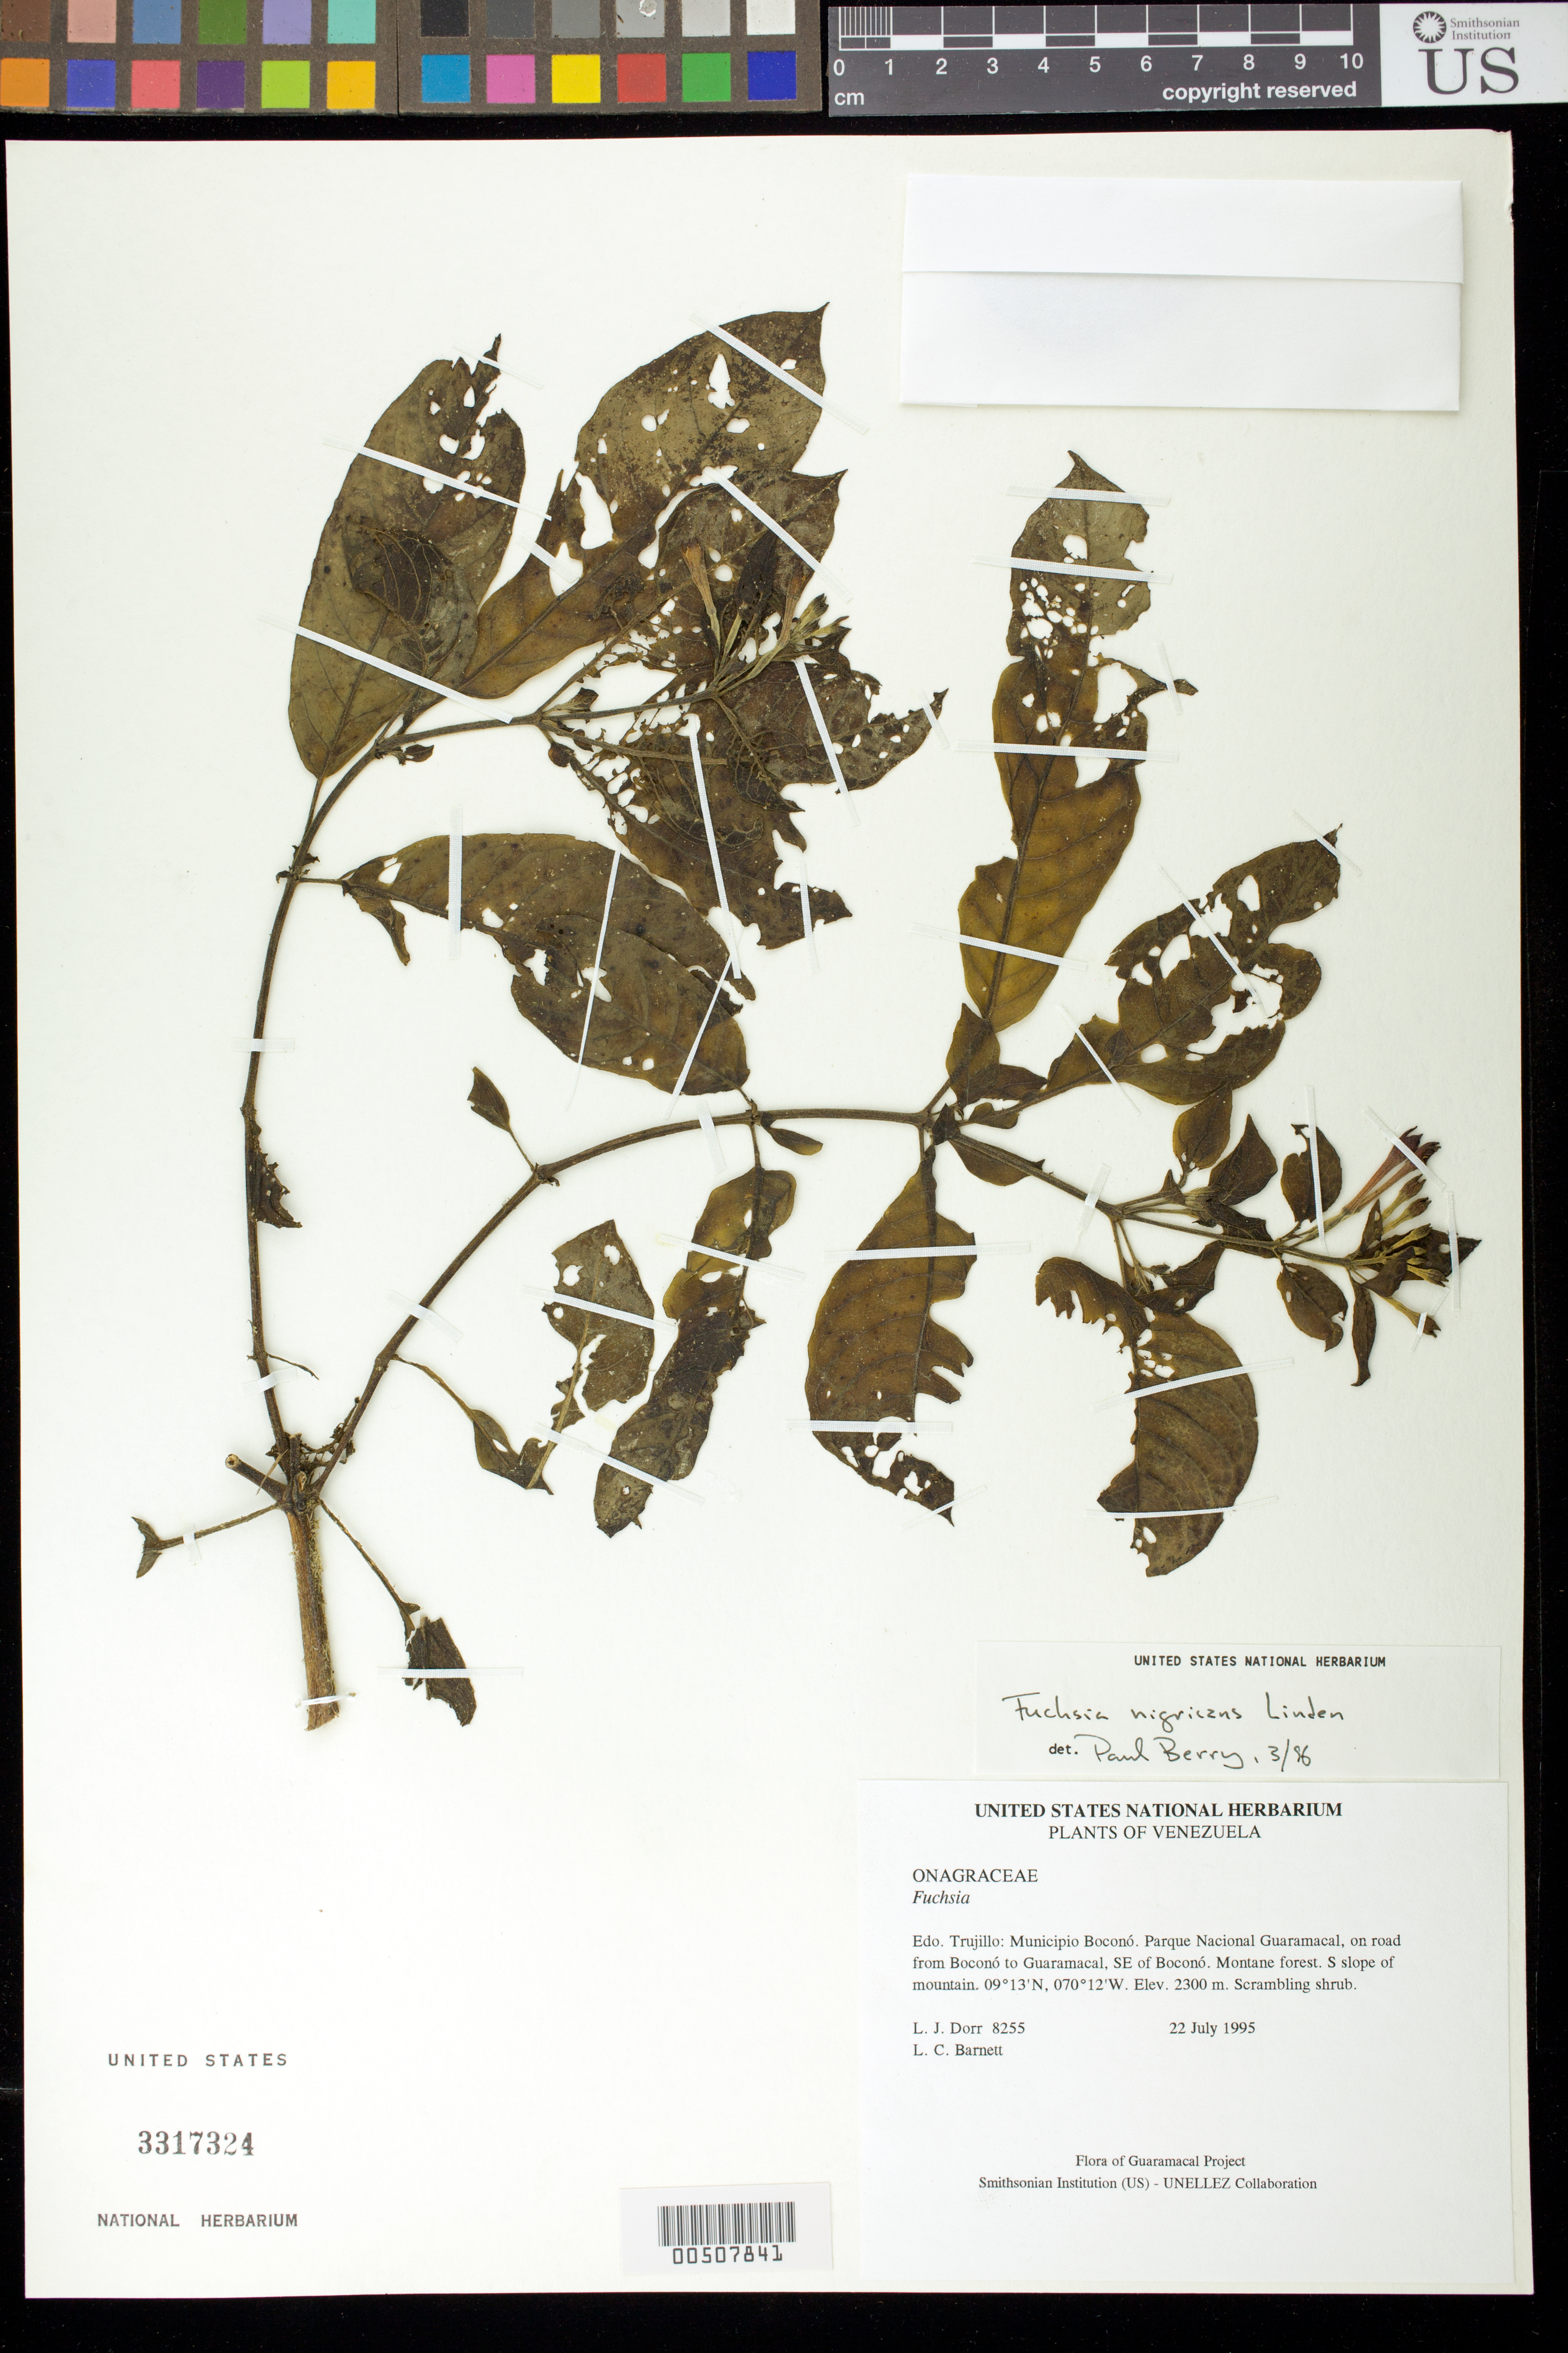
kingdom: Plantae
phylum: Tracheophyta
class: Magnoliopsida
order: Myrtales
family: Onagraceae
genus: Fuchsia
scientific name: Fuchsia nigricans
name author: Linden ex Planch.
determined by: Berry, P. E., (WIS), University of Wisconsin - Madison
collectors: L. J. Dorr & L. C. Barnett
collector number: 8255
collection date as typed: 22 Jul 1995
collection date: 1995-07-22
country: Venezuela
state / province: Trujillo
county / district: Boconó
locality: Parque Nacional Guaramacal, road from Boconó to Guaramacal, SE of Boconó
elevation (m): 2300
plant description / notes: MO, PORT, US, VEN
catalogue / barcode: US 3317324